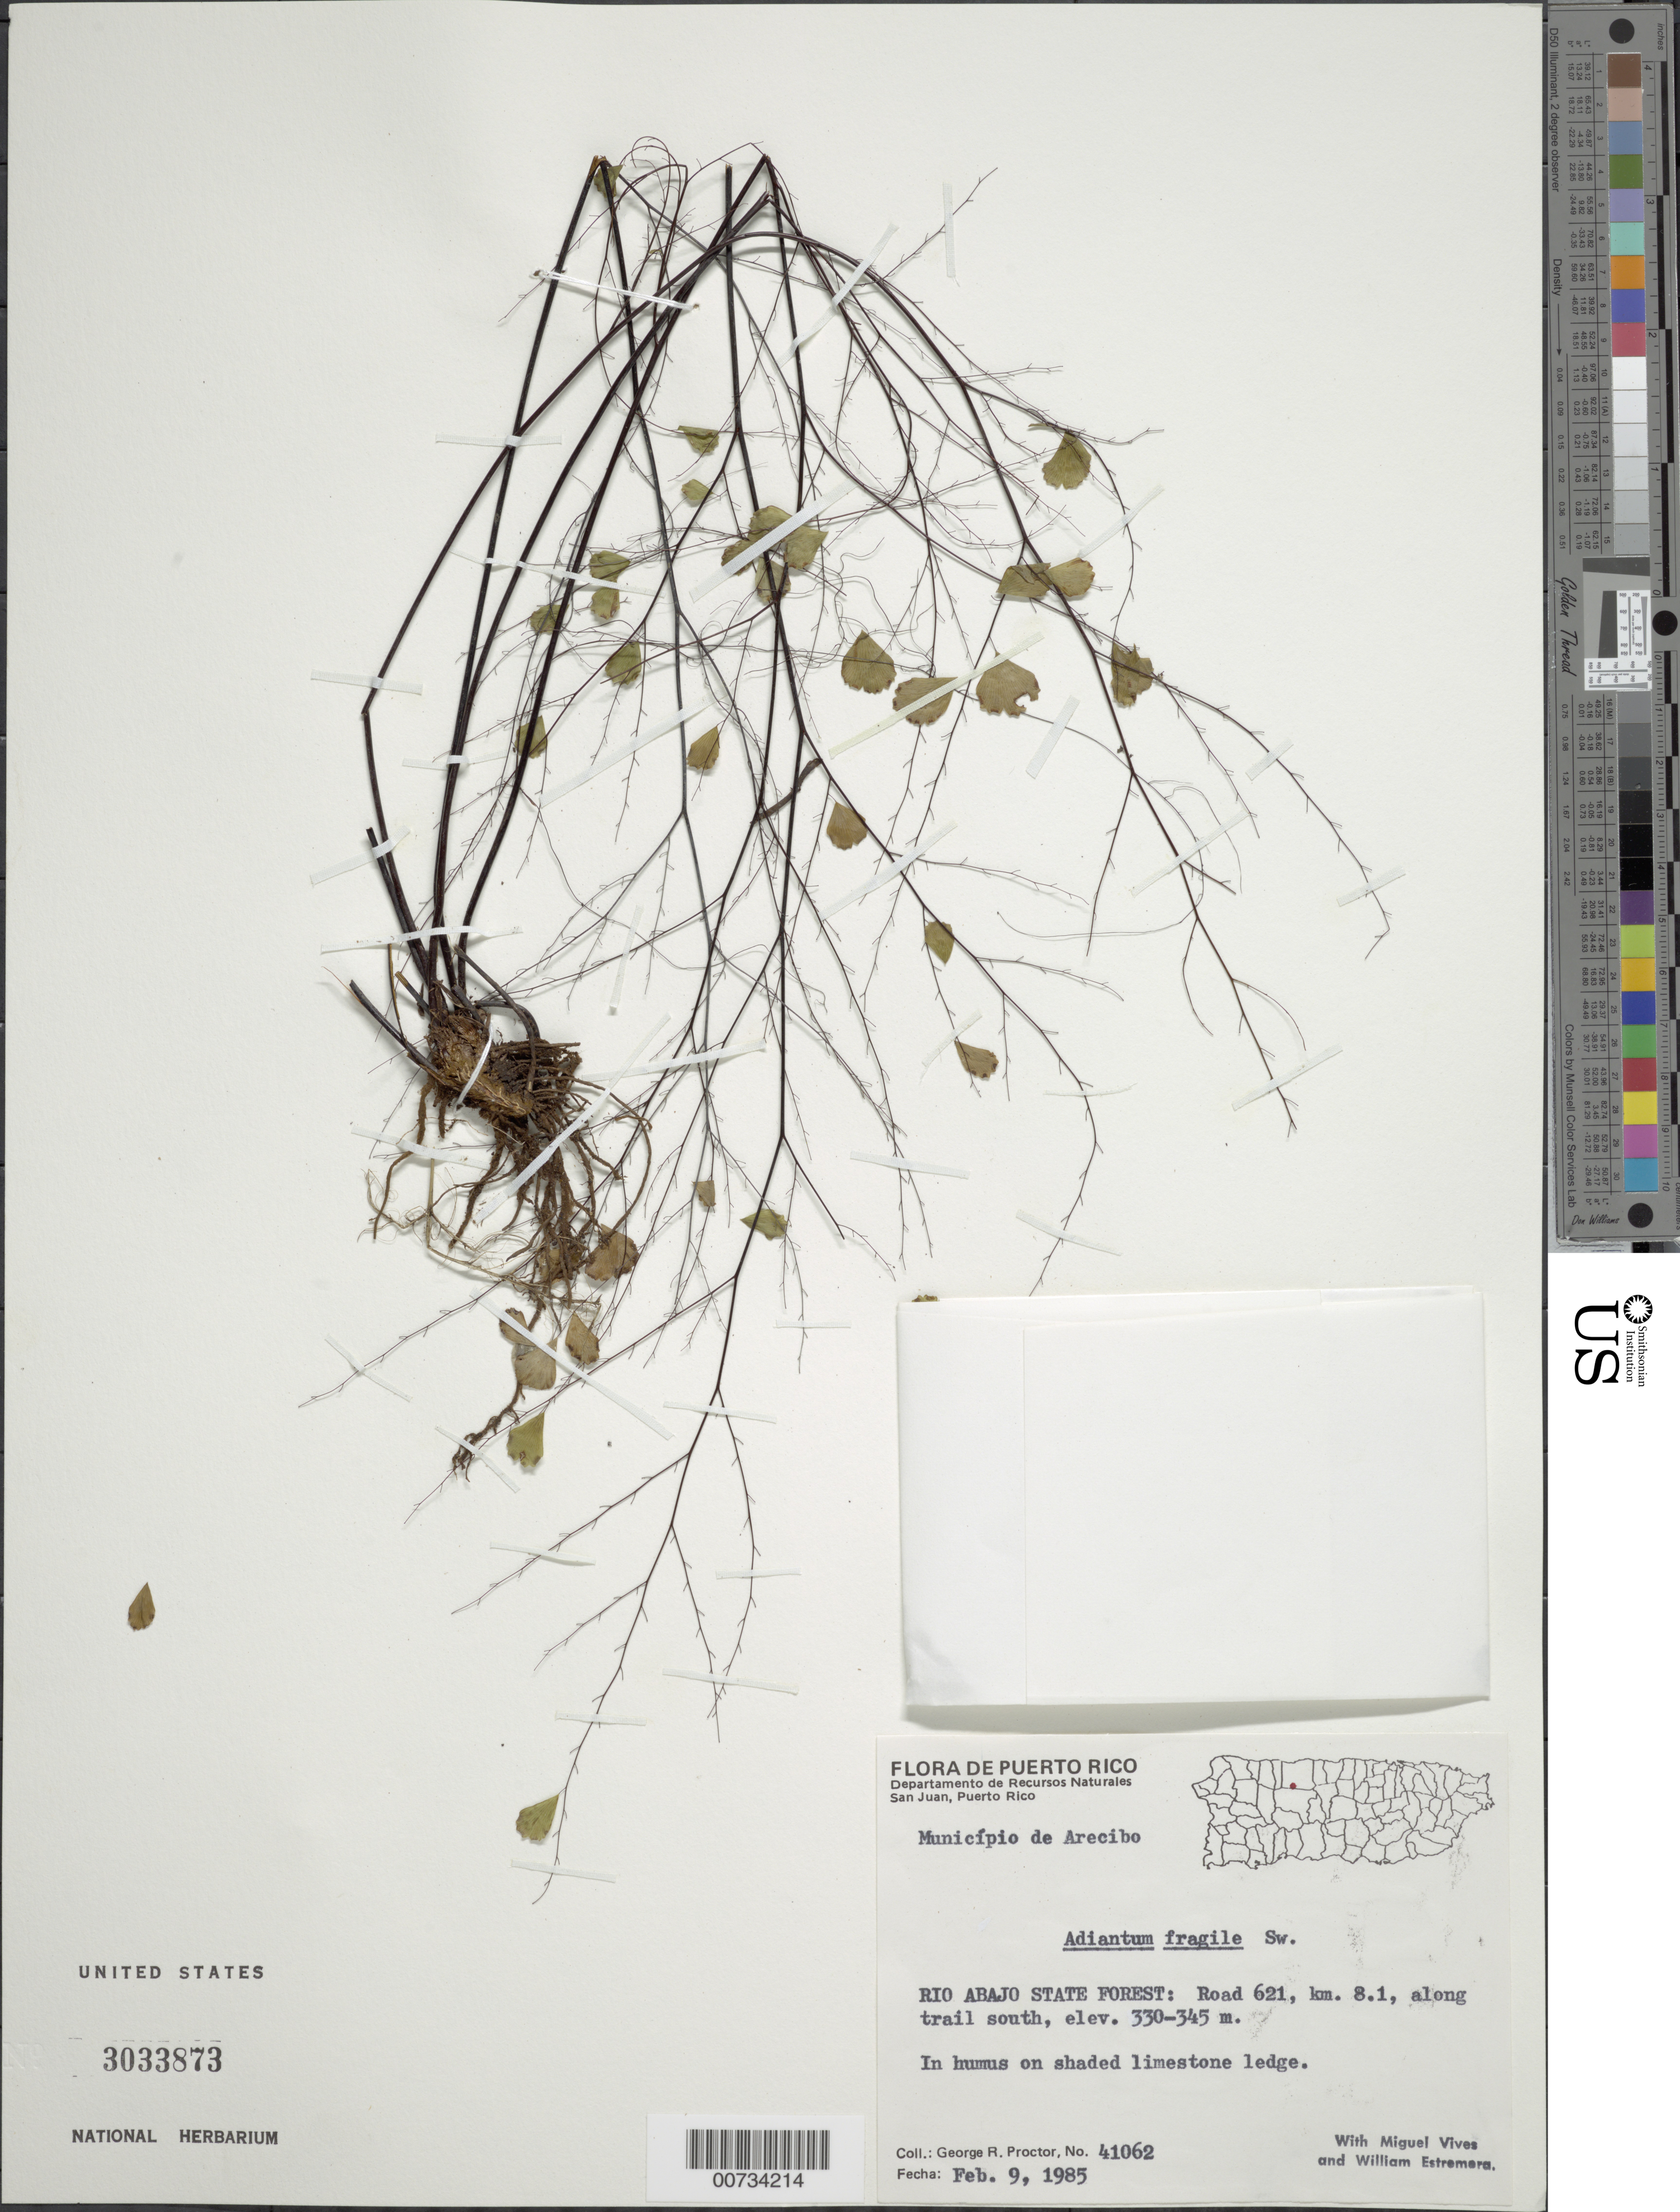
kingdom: Plantae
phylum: Tracheophyta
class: Polypodiopsida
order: Polypodiales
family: Pteridaceae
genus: Adiantum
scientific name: Adiantum fragile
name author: Sw.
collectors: G. R. Proctor, M. Vives & W. Estremera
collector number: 41062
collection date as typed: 09 Feb 1985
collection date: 1985-02-09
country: Puerto Rico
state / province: Arecibo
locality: Rio Abajo State Forest: Road 621, km 8.1, along trail south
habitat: In humus on shaded limestone ledge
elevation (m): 330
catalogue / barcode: US 3033873